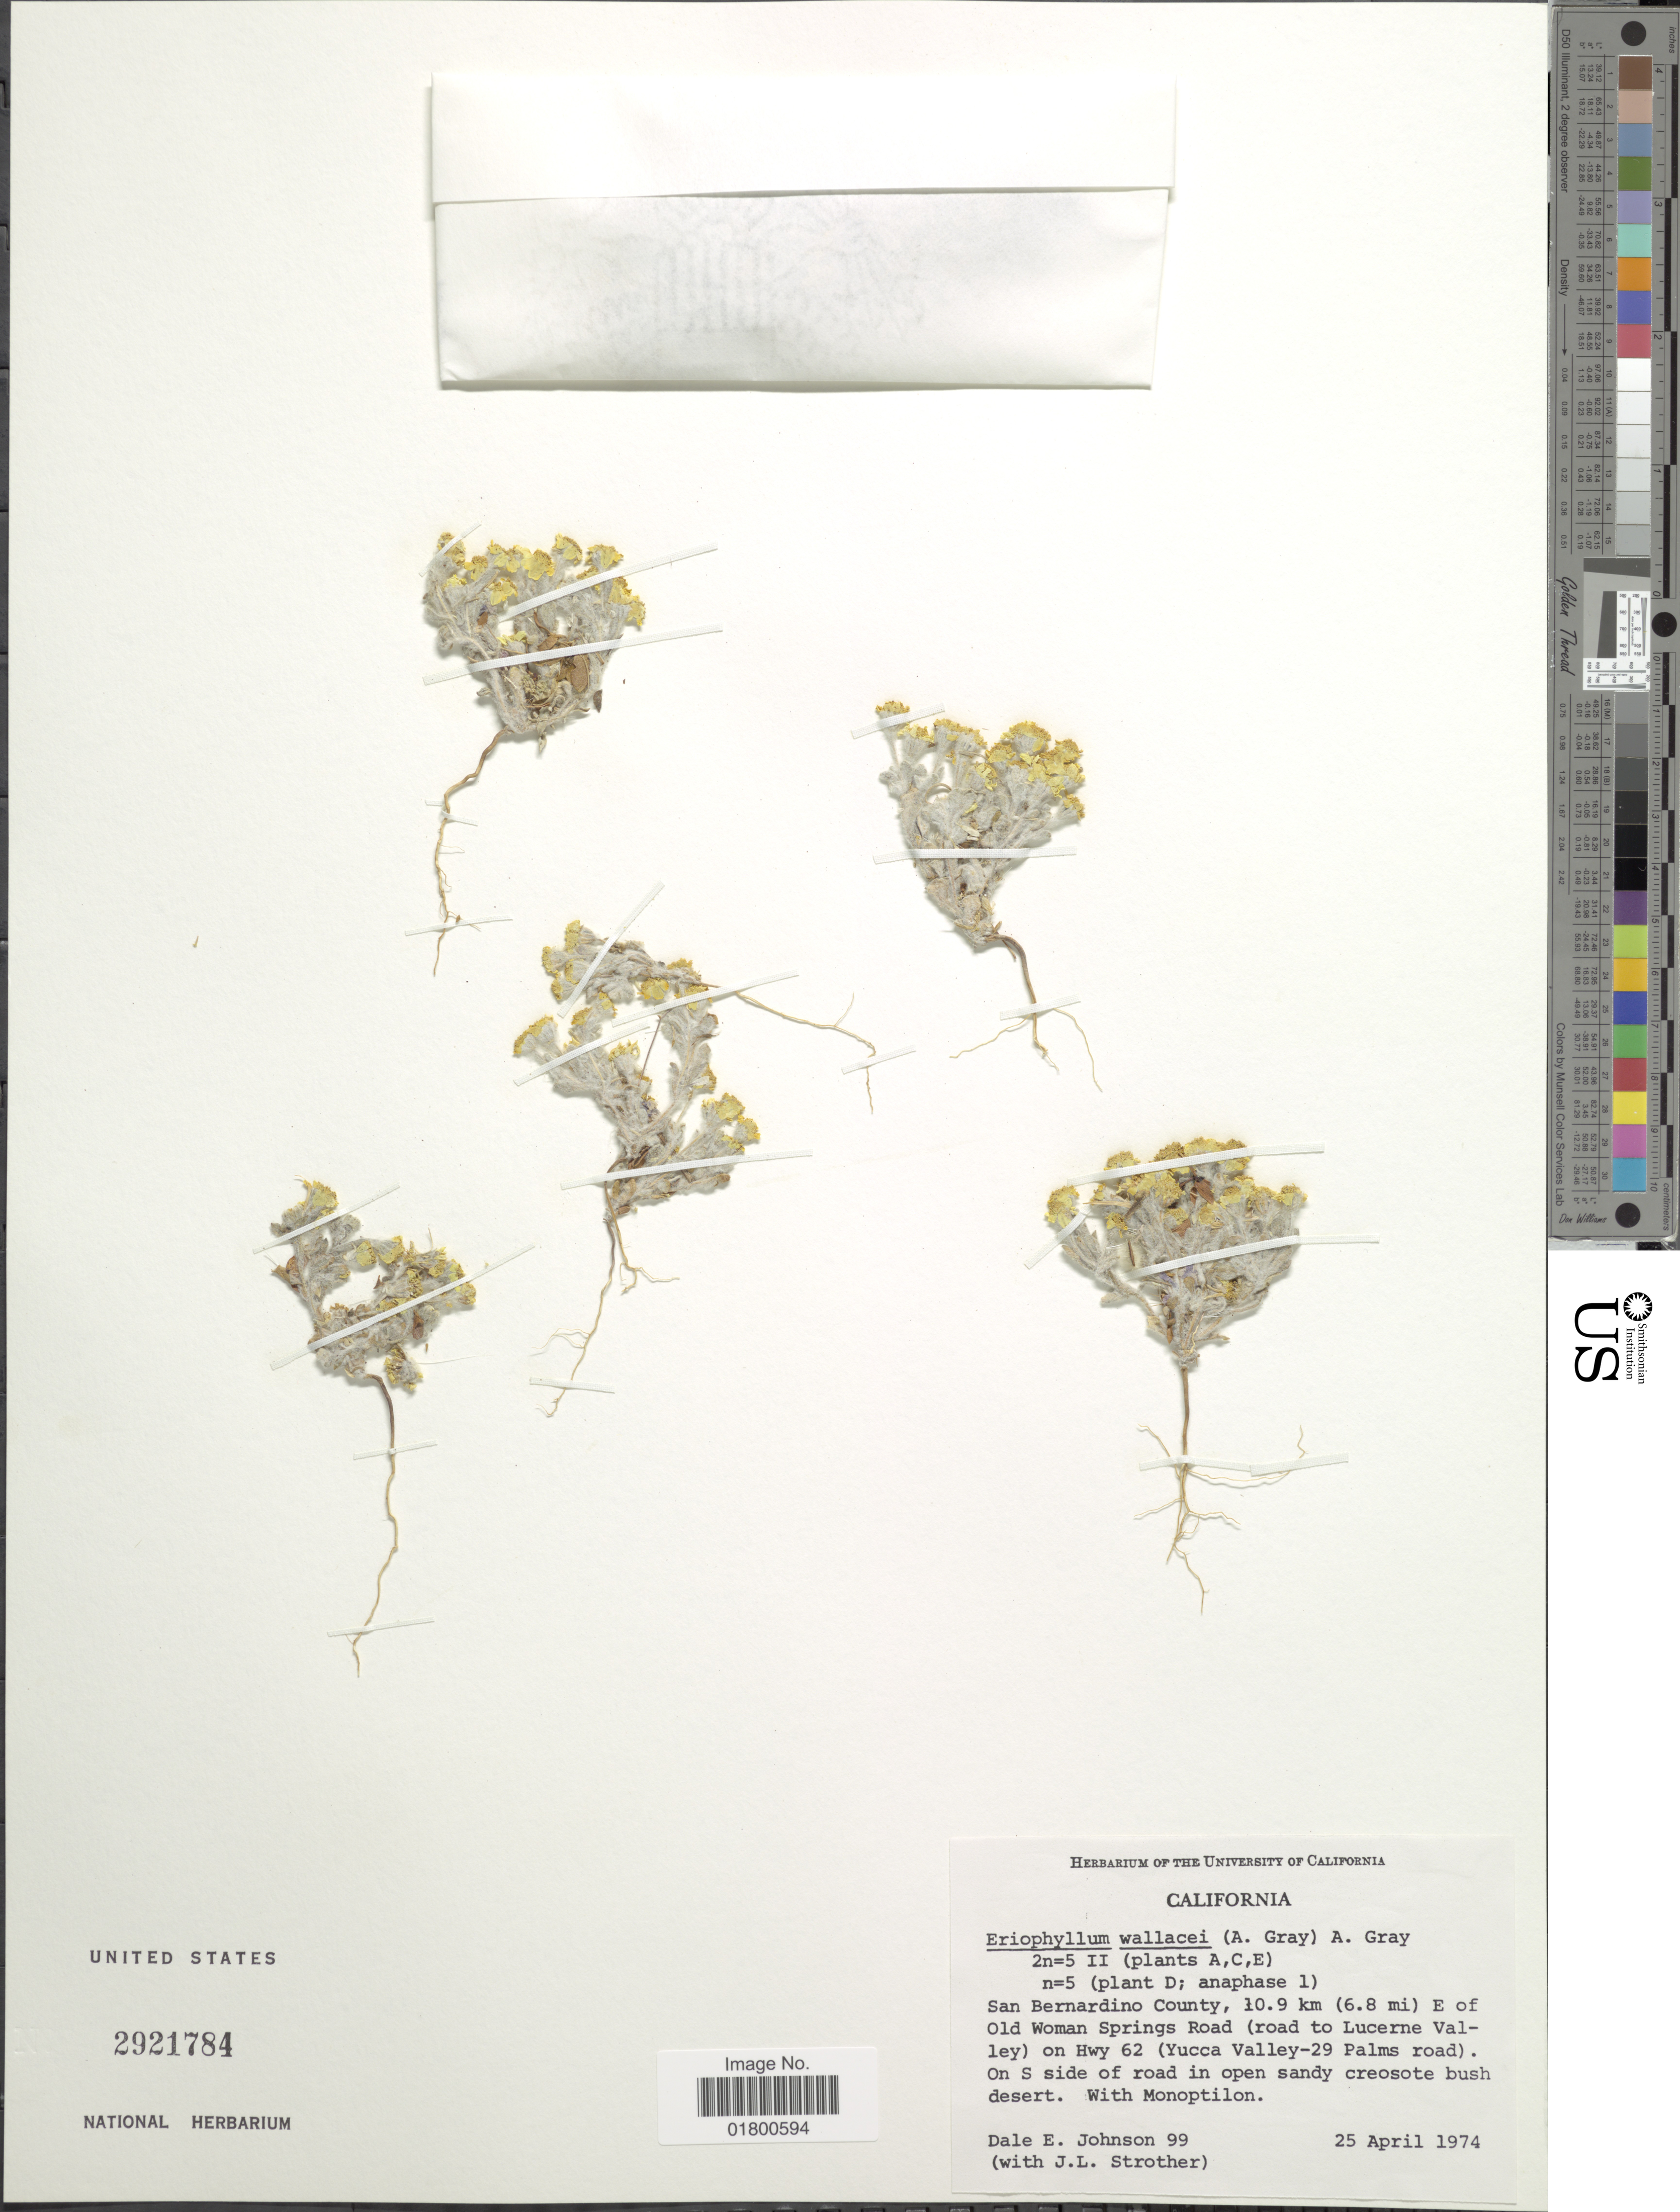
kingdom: Plantae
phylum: Tracheophyta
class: Magnoliopsida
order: Asterales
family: Asteraceae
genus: Eriophyllum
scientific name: Eriophyllum wallacei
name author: (A. Gray) A. Gray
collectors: D. E. Johnson & J. L. Strother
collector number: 99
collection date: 1974-04-25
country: United States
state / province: California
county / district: San Bernardino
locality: San Bernardino County, 10.09 km (6.8 mi) E of Old Woman Springs Road (road to Lucerne Valley) on Hwy 62 (Yucca Valley-29 Palms road)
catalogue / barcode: US 2921784